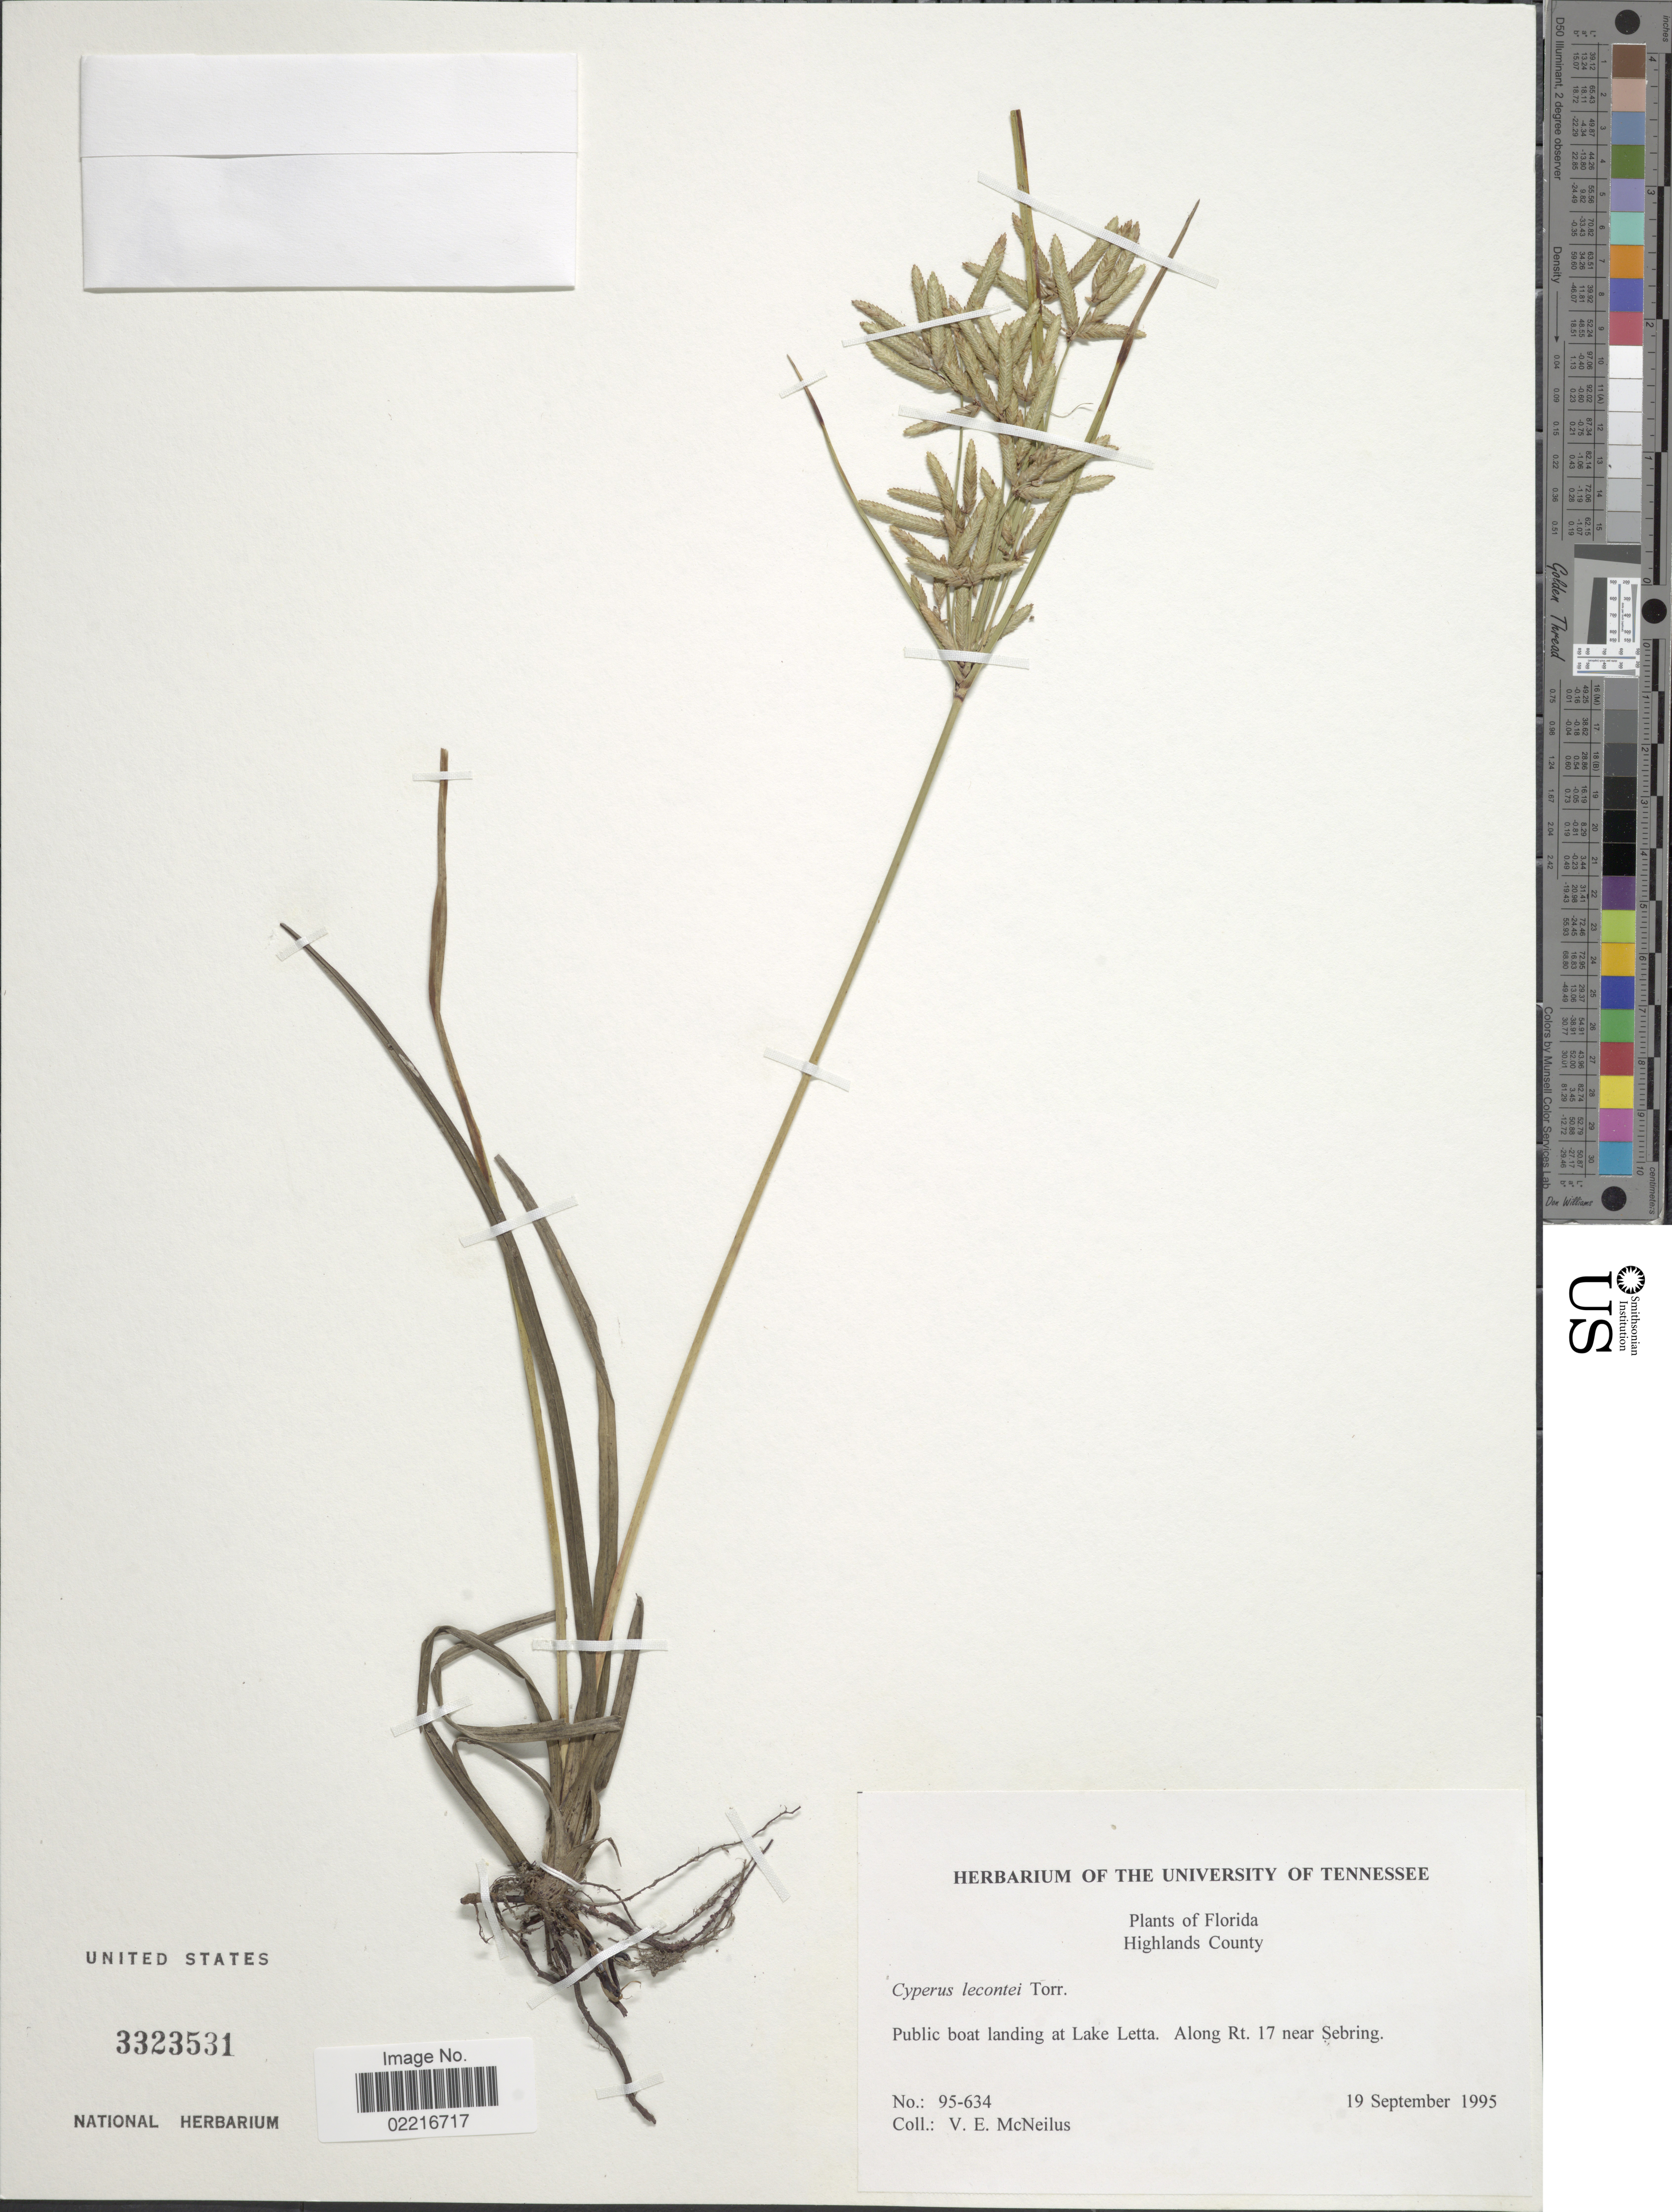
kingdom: Plantae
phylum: Tracheophyta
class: Liliopsida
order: Poales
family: Cyperaceae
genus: Cyperus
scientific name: Cyperus lecontei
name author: Torr. ex Steud.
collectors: V. Mcneilus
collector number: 95-634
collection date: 1995-09-19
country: United States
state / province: Florida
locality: Highlands County, Public boat landing at lake Letta. Along RT. 17 near Sebring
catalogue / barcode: US 3323531